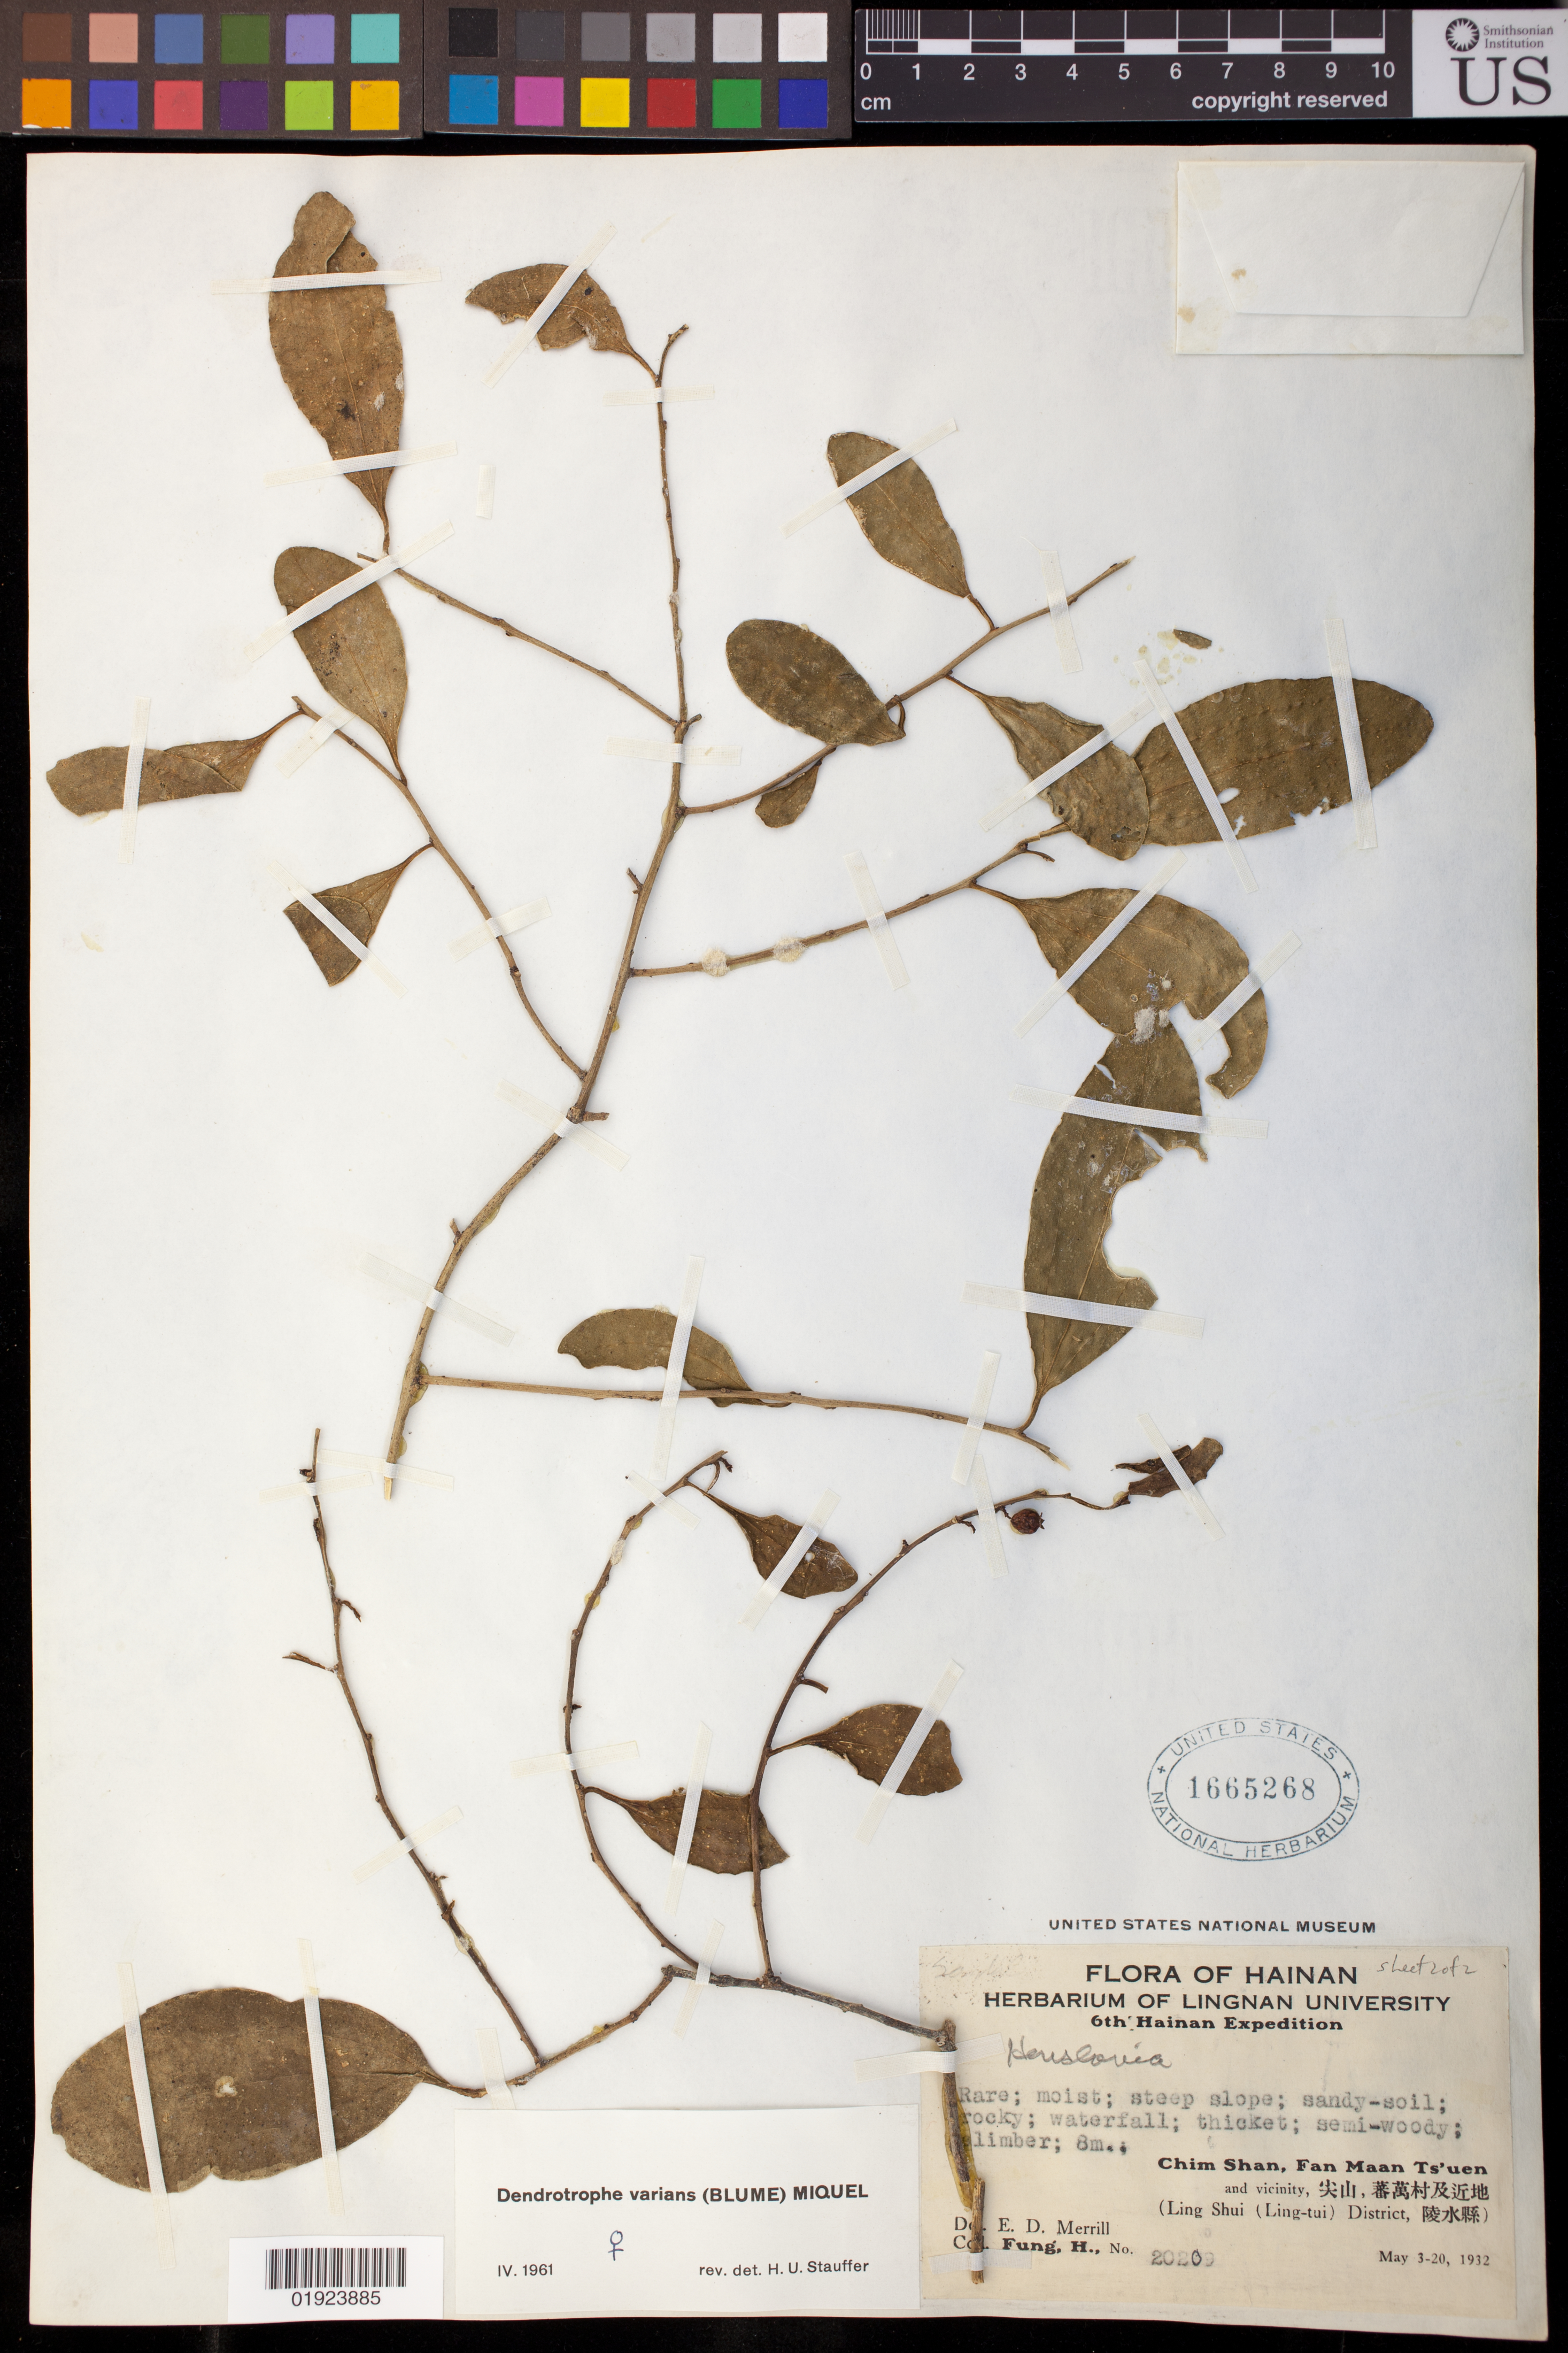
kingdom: Plantae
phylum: Tracheophyta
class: Magnoliopsida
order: Santalales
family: Amphorogynaceae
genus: Dendrotrophe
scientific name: Dendrotrophe varians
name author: (Blume) Miq.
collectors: H. Fung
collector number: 20209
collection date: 1932-05-03/1932-05-20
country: China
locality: Chim Shan, Fan Maan Ts'uen and vicinity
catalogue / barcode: US 1665268